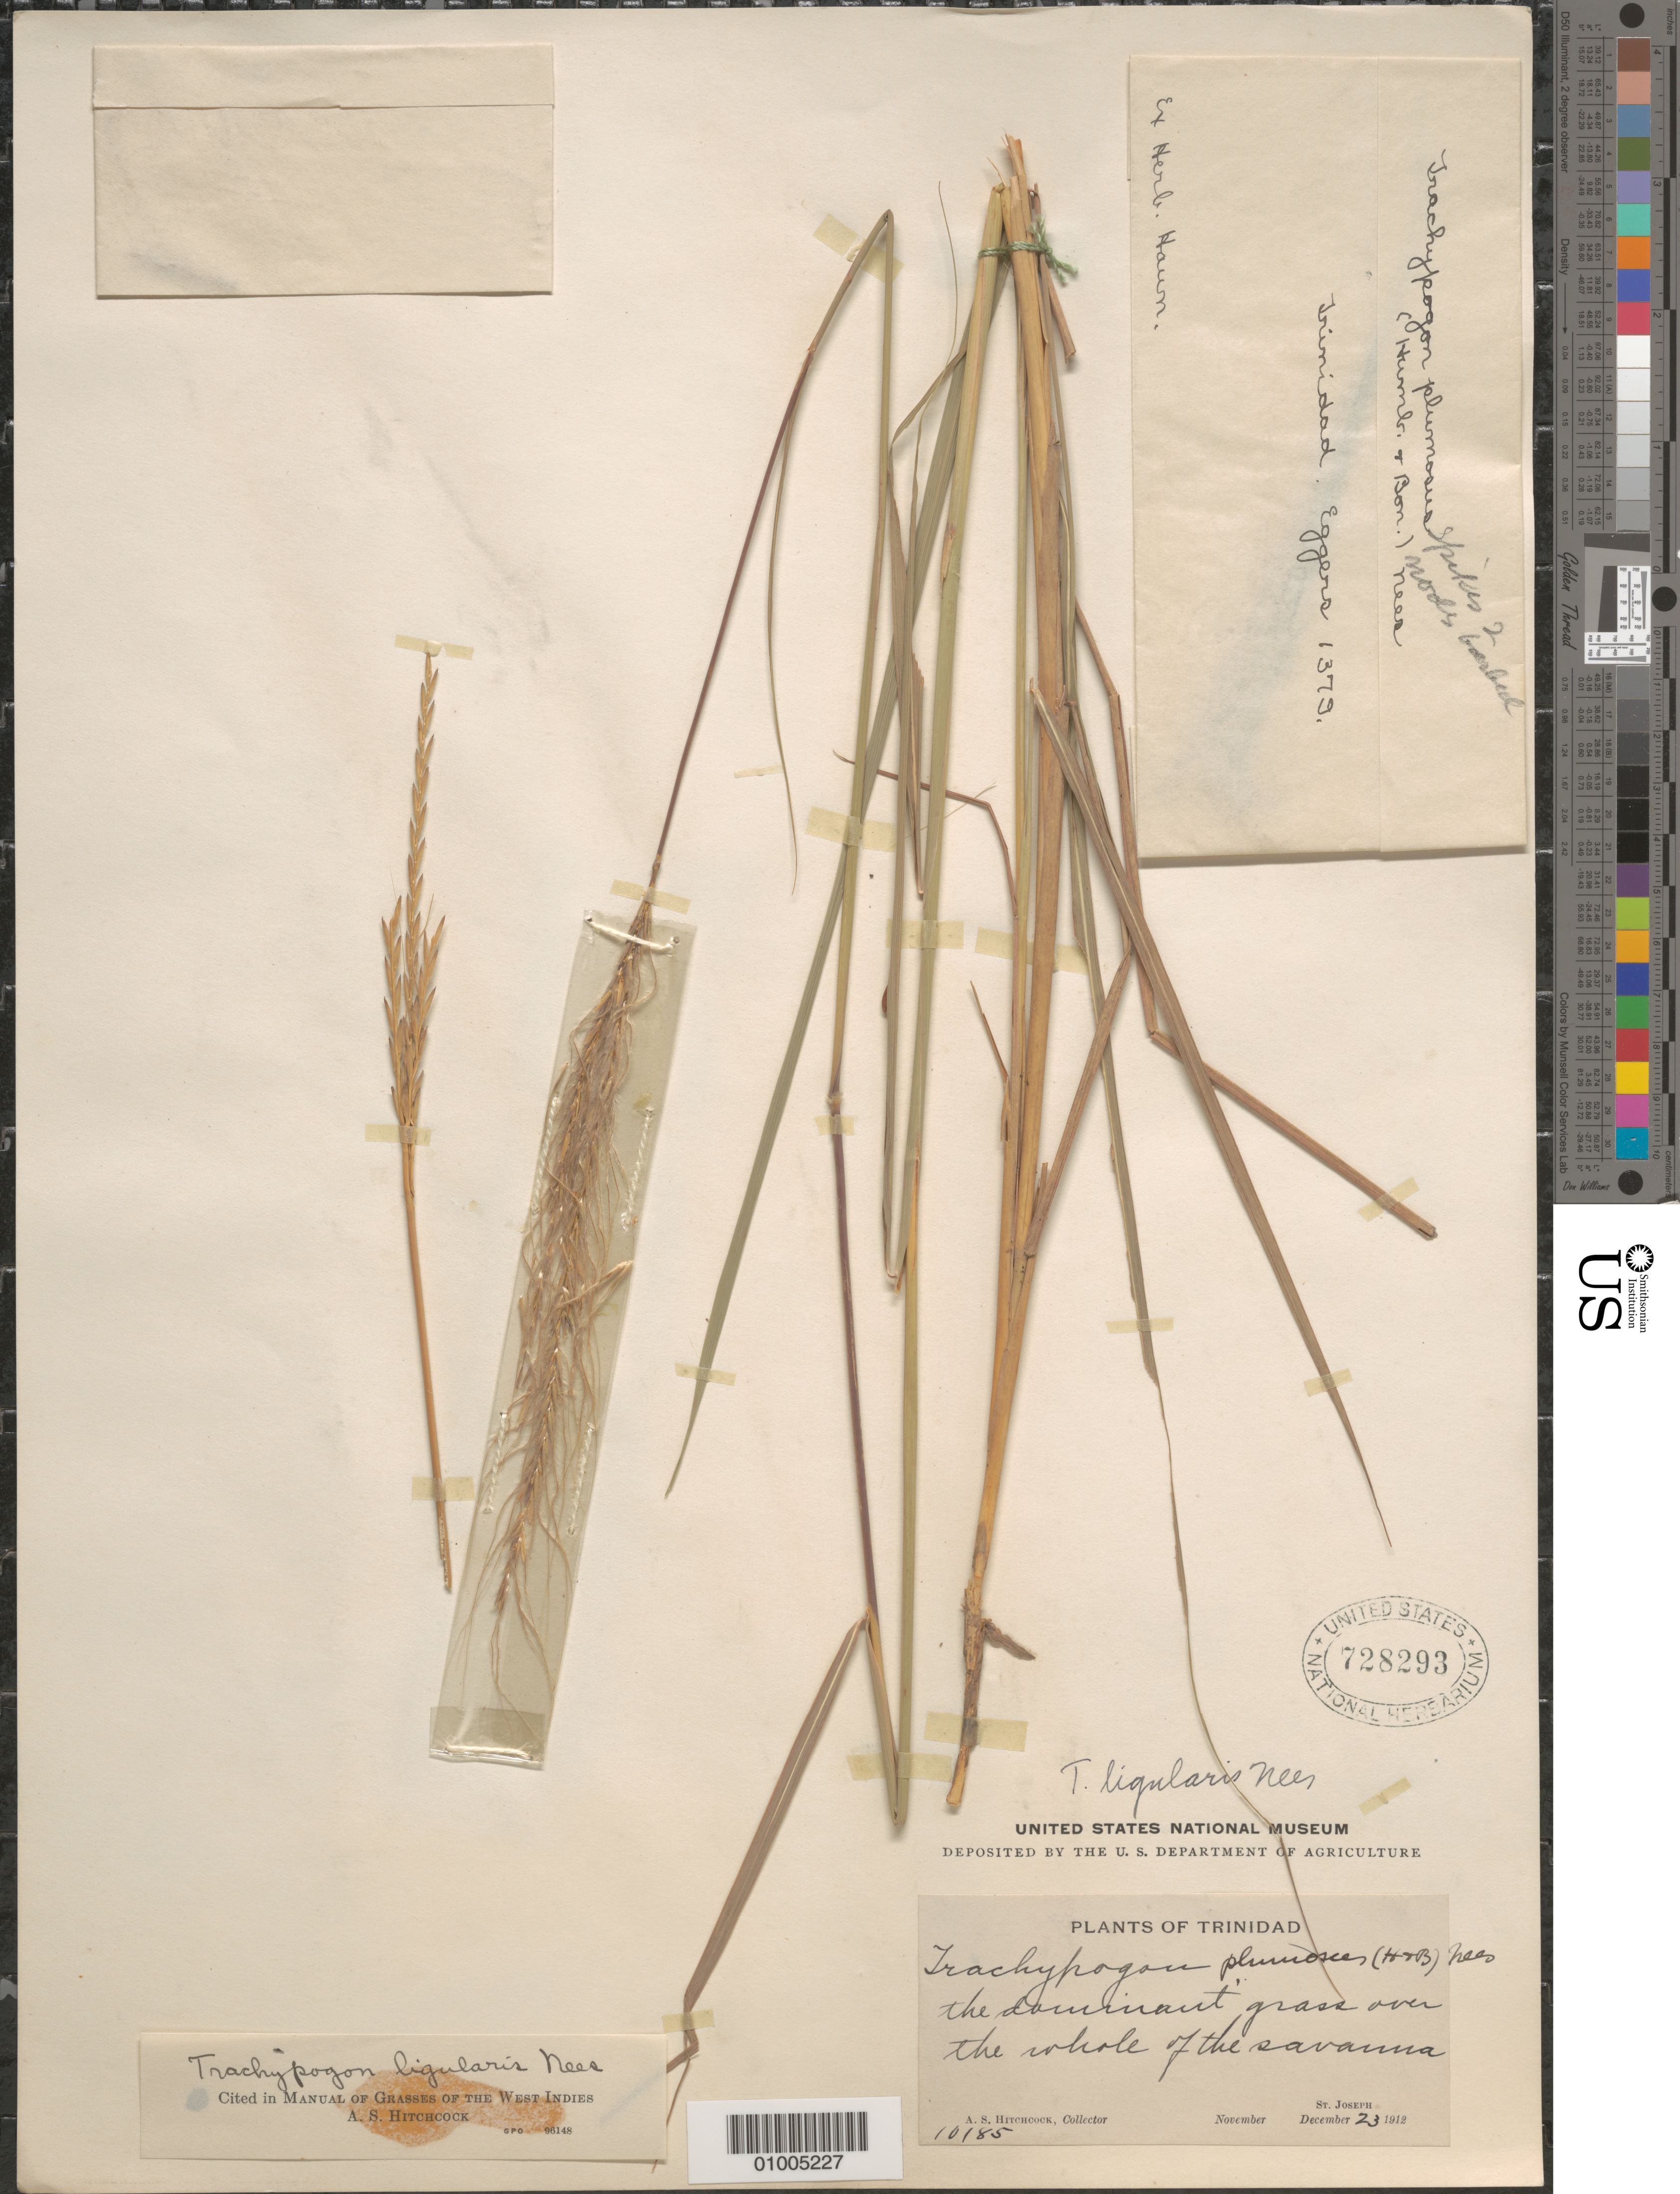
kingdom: Plantae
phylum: Tracheophyta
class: Liliopsida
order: Poales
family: Poaceae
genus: Trachypogon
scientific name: Trachypogon ligularis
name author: Nees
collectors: A. S. Hitchcock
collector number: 10185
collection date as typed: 23 Dec 1912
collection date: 1912-12-23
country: Trinidad and Tobago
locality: The dominant grass over the whole of the savannah.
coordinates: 0 N, 0 E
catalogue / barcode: US 728293